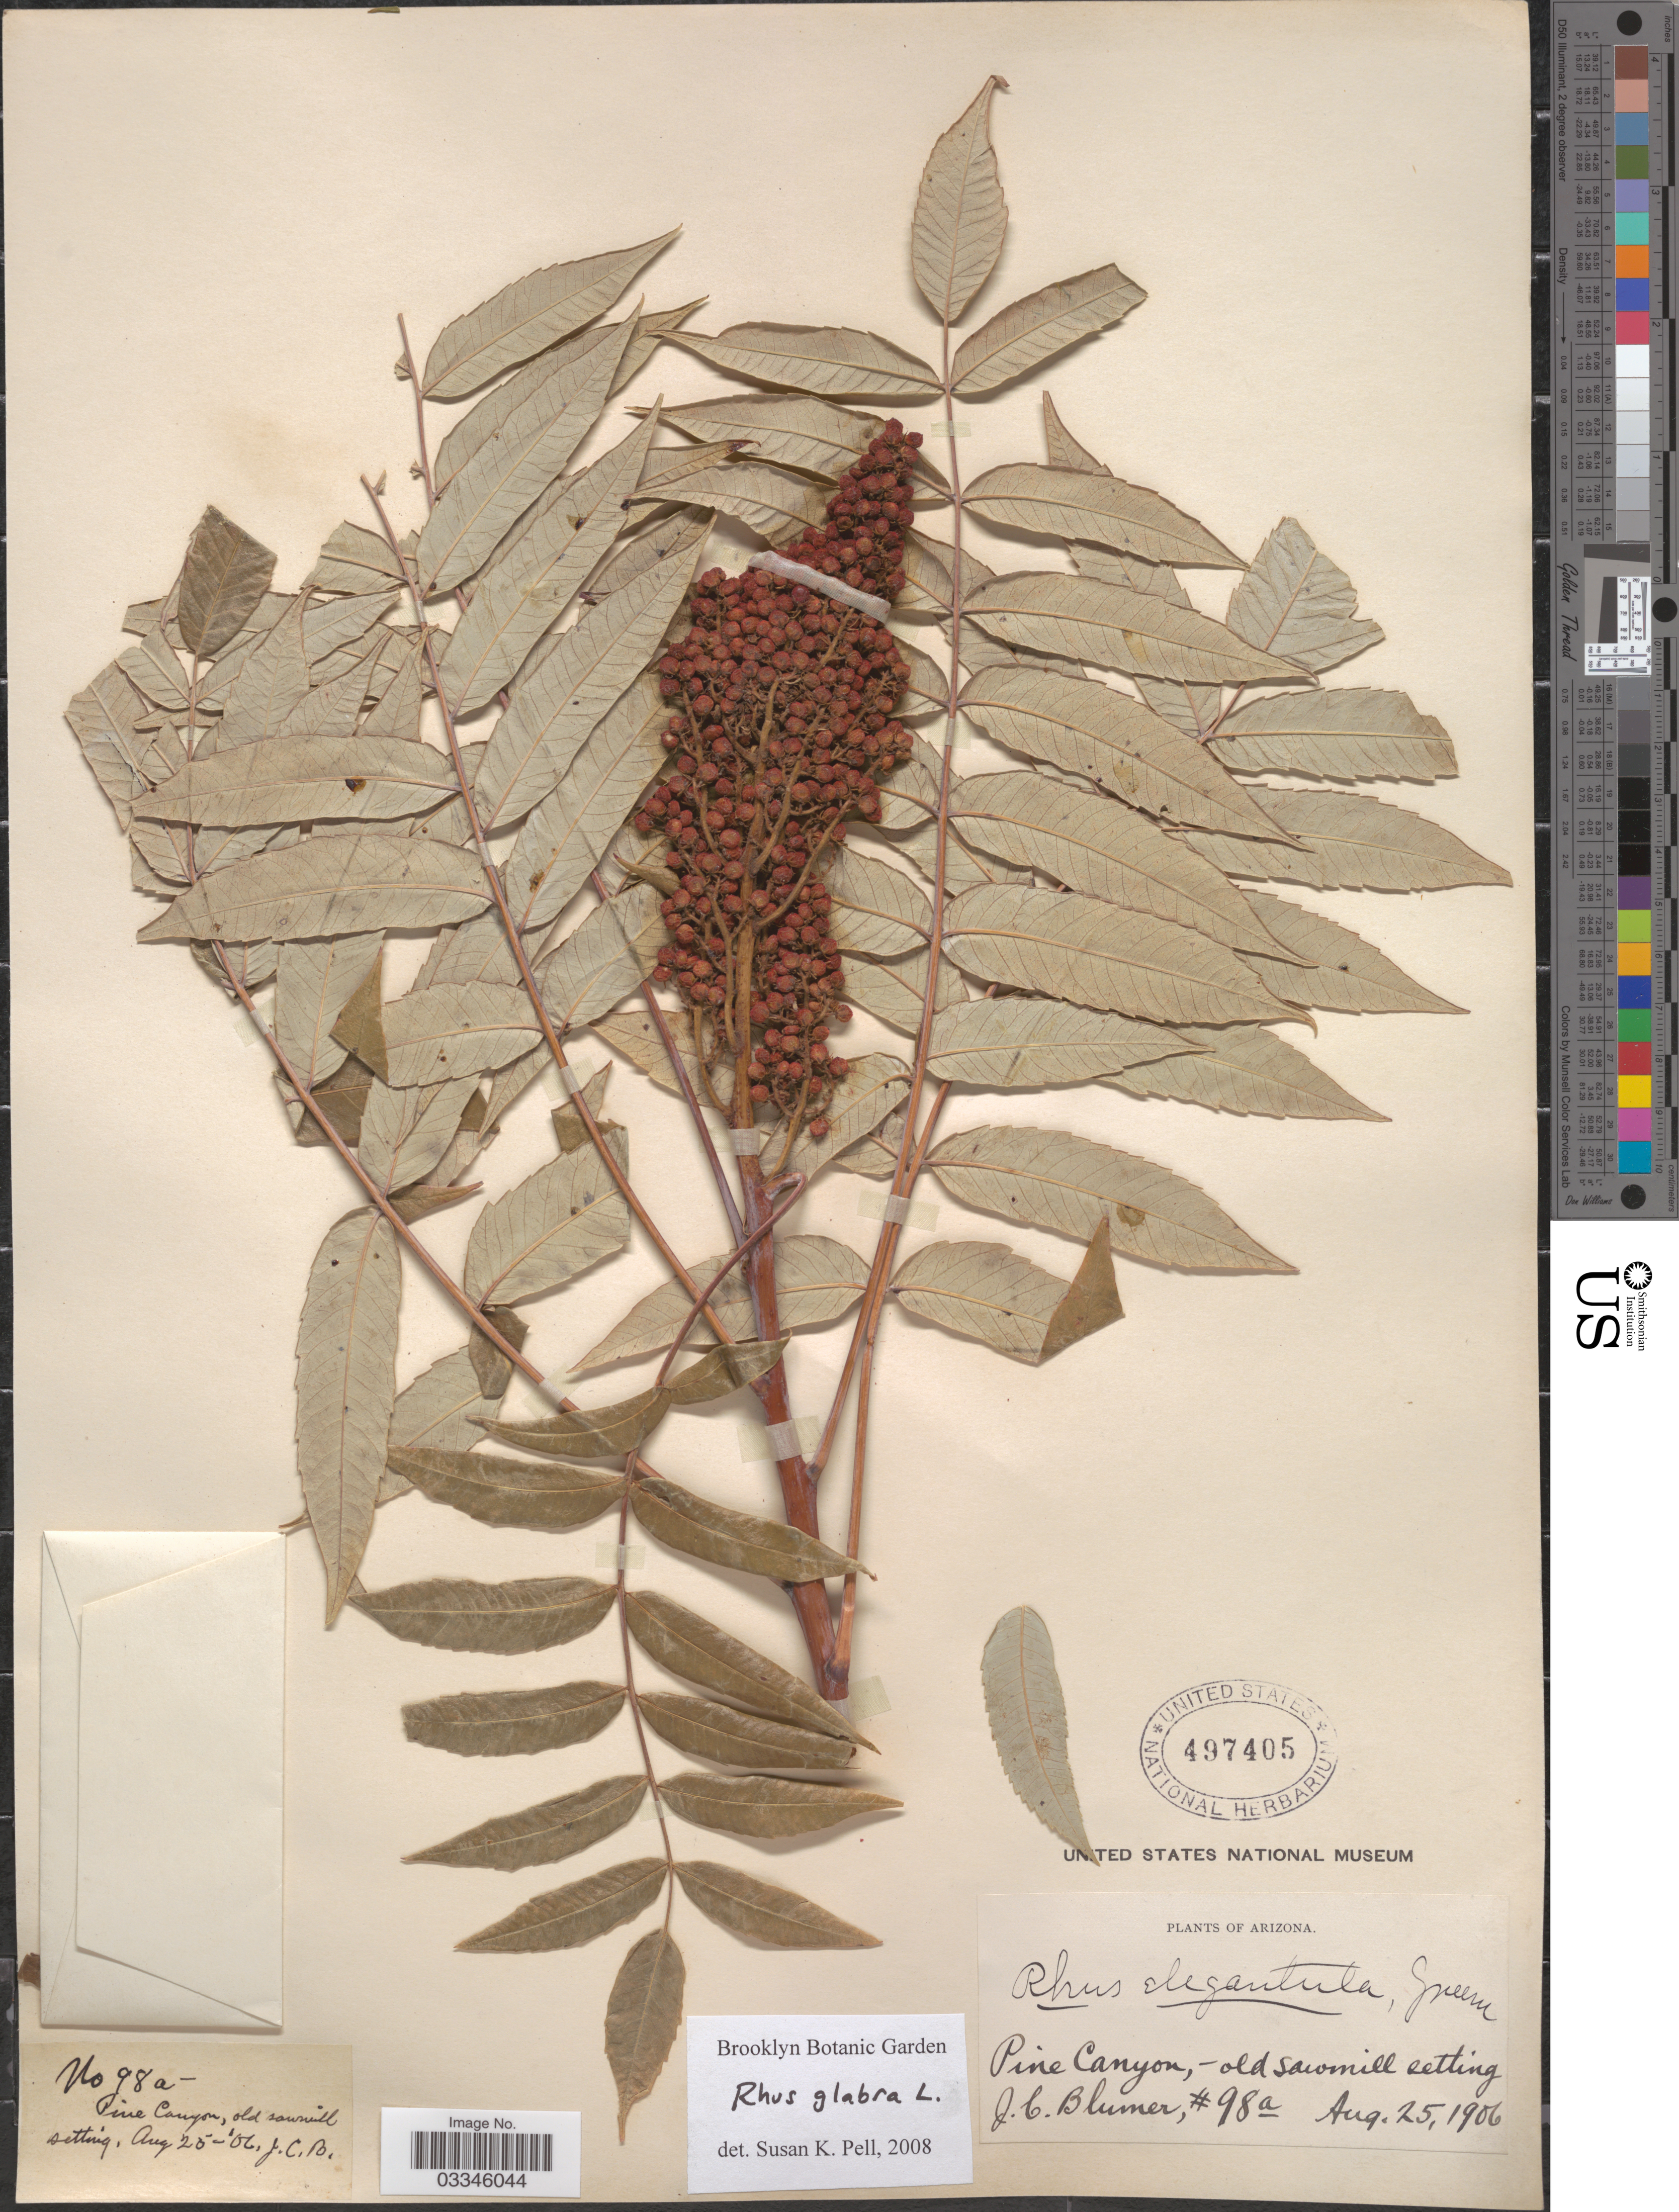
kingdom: Plantae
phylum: Tracheophyta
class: Magnoliopsida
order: Sapindales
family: Anacardiaceae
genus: Rhus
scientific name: Rhus glabra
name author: L.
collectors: J. C. Blumer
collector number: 98a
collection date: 1906-08-25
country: United States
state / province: Arizona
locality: Pine Canyon, old sawmill setting.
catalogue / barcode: US 497405